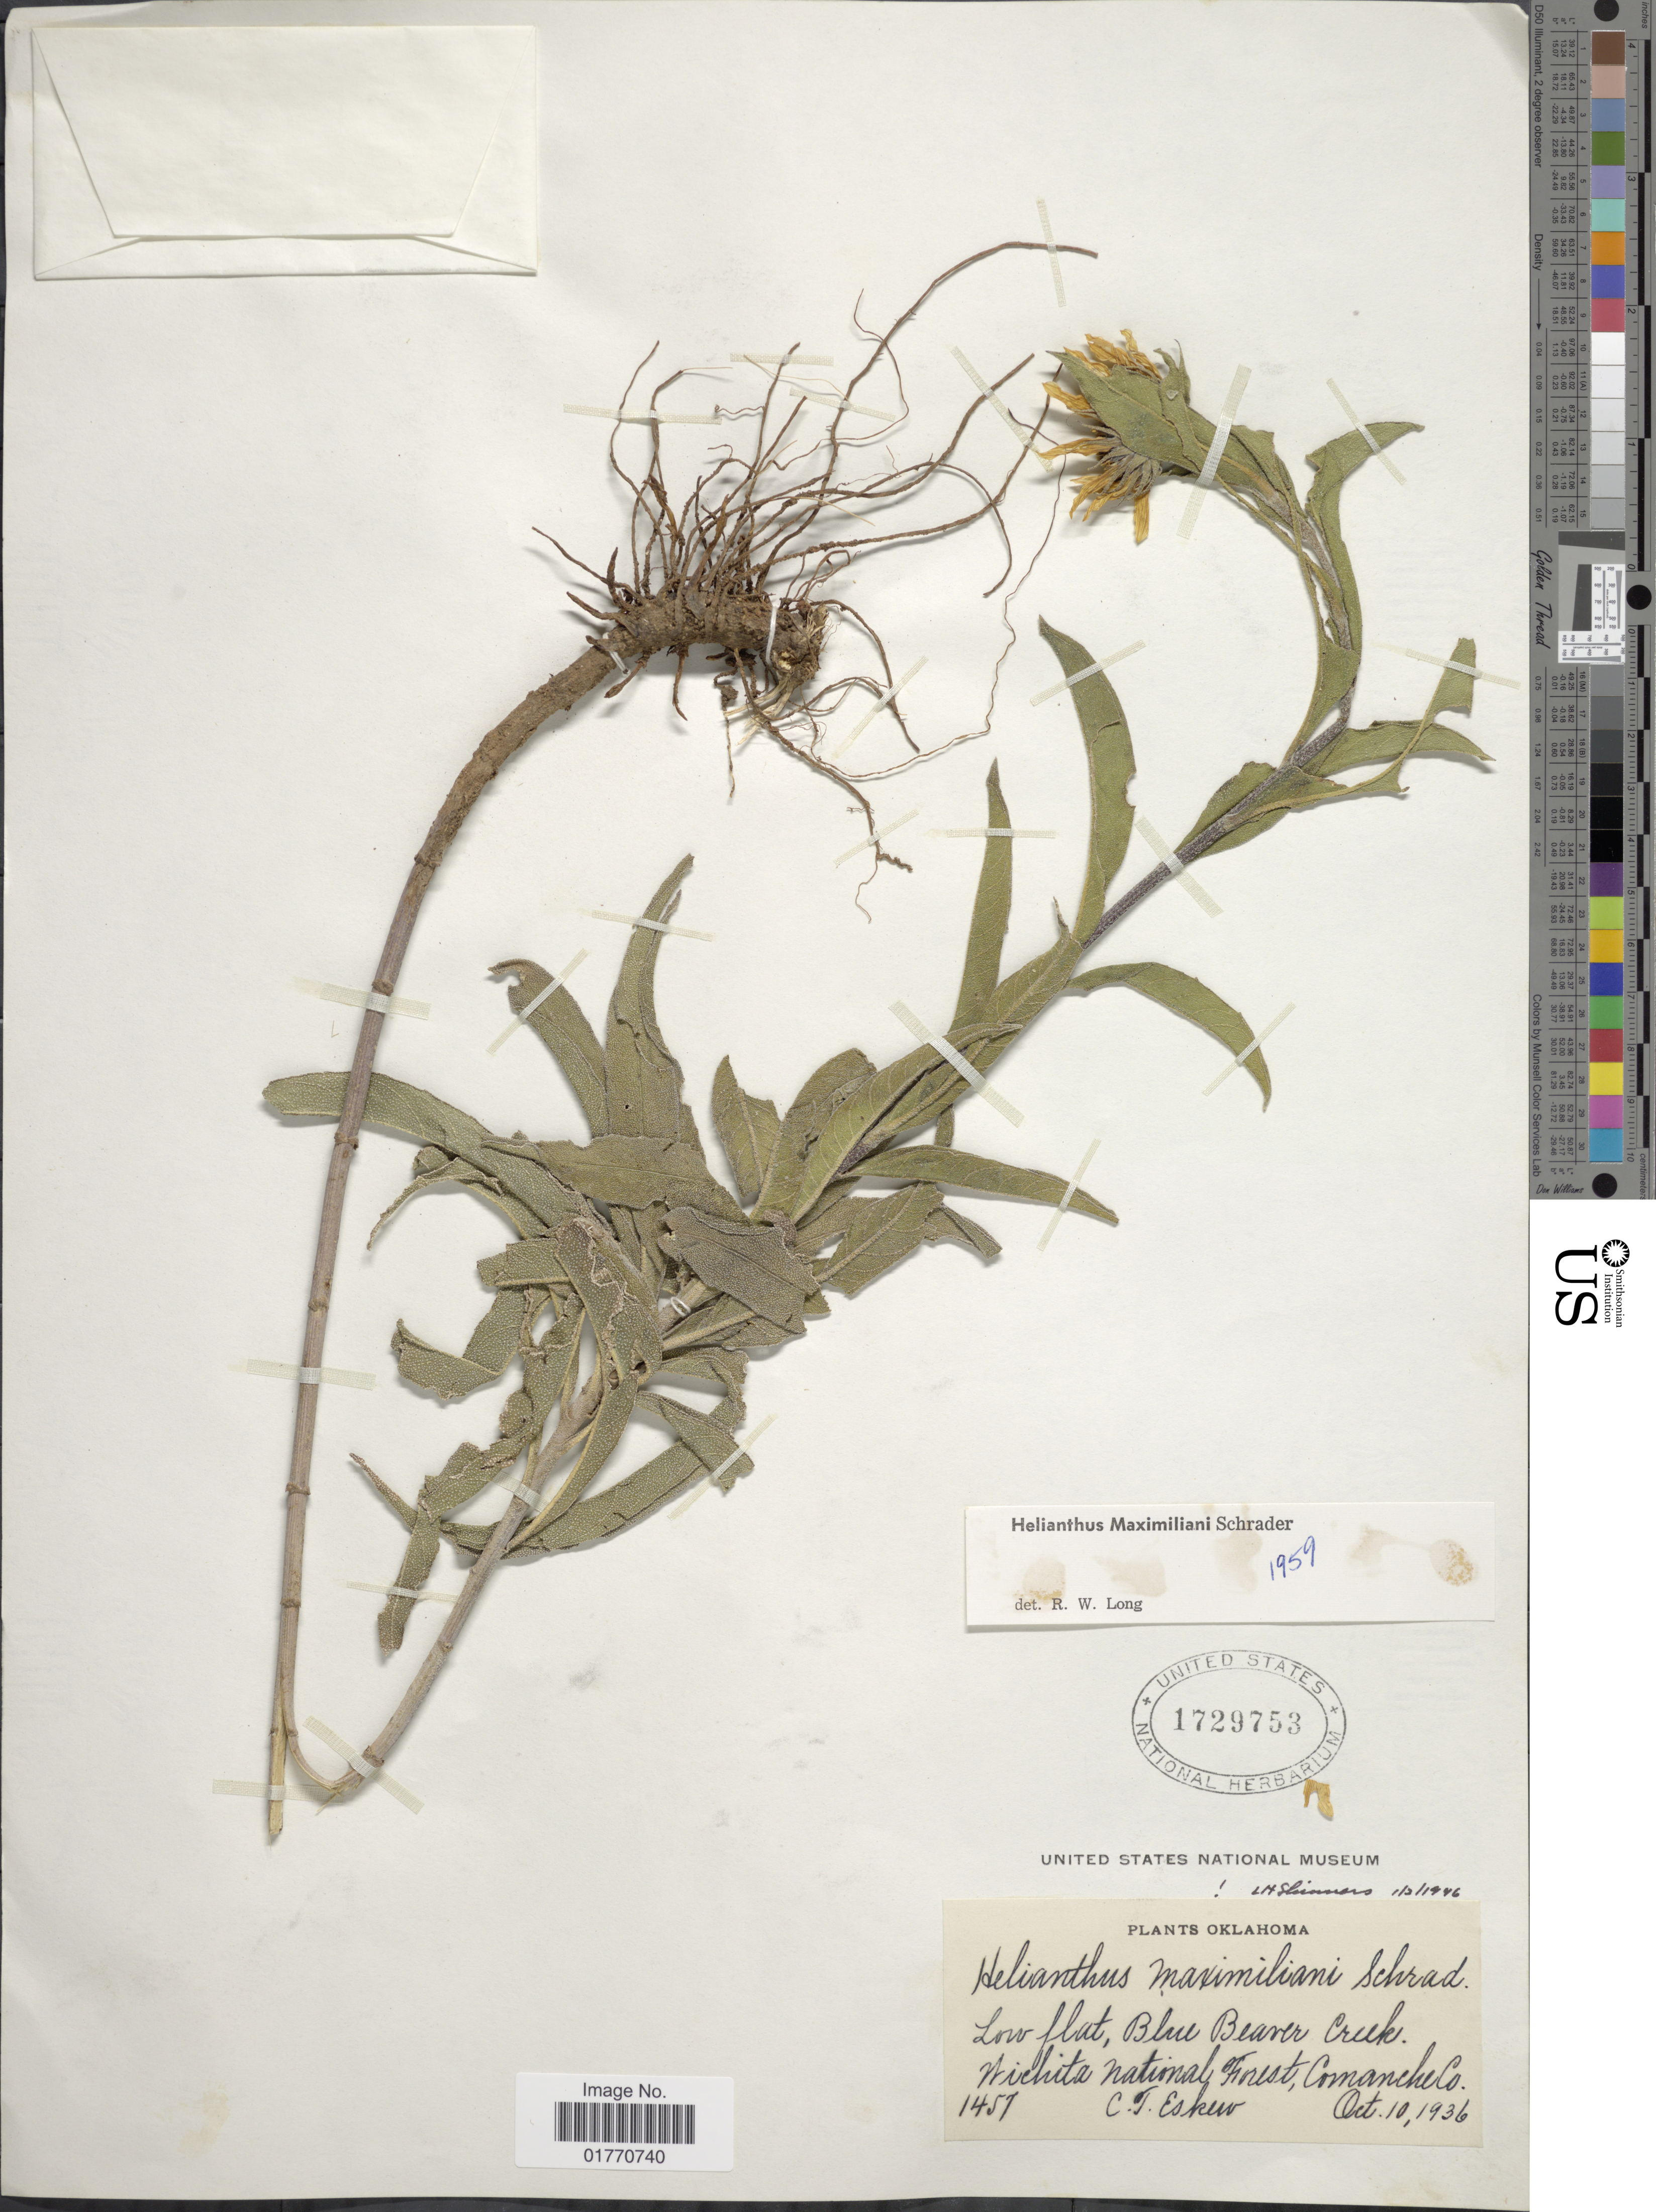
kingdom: Plantae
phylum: Tracheophyta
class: Magnoliopsida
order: Asterales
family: Asteraceae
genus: Helianthus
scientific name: Helianthus maximiliani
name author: Schrad.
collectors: C. Eskew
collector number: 1457*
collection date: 1936-10-10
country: United States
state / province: Oklahoma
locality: Low flat, Blue Beaver Creek, Wirchita National Forest, Comanche Co.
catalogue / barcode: US 1729753